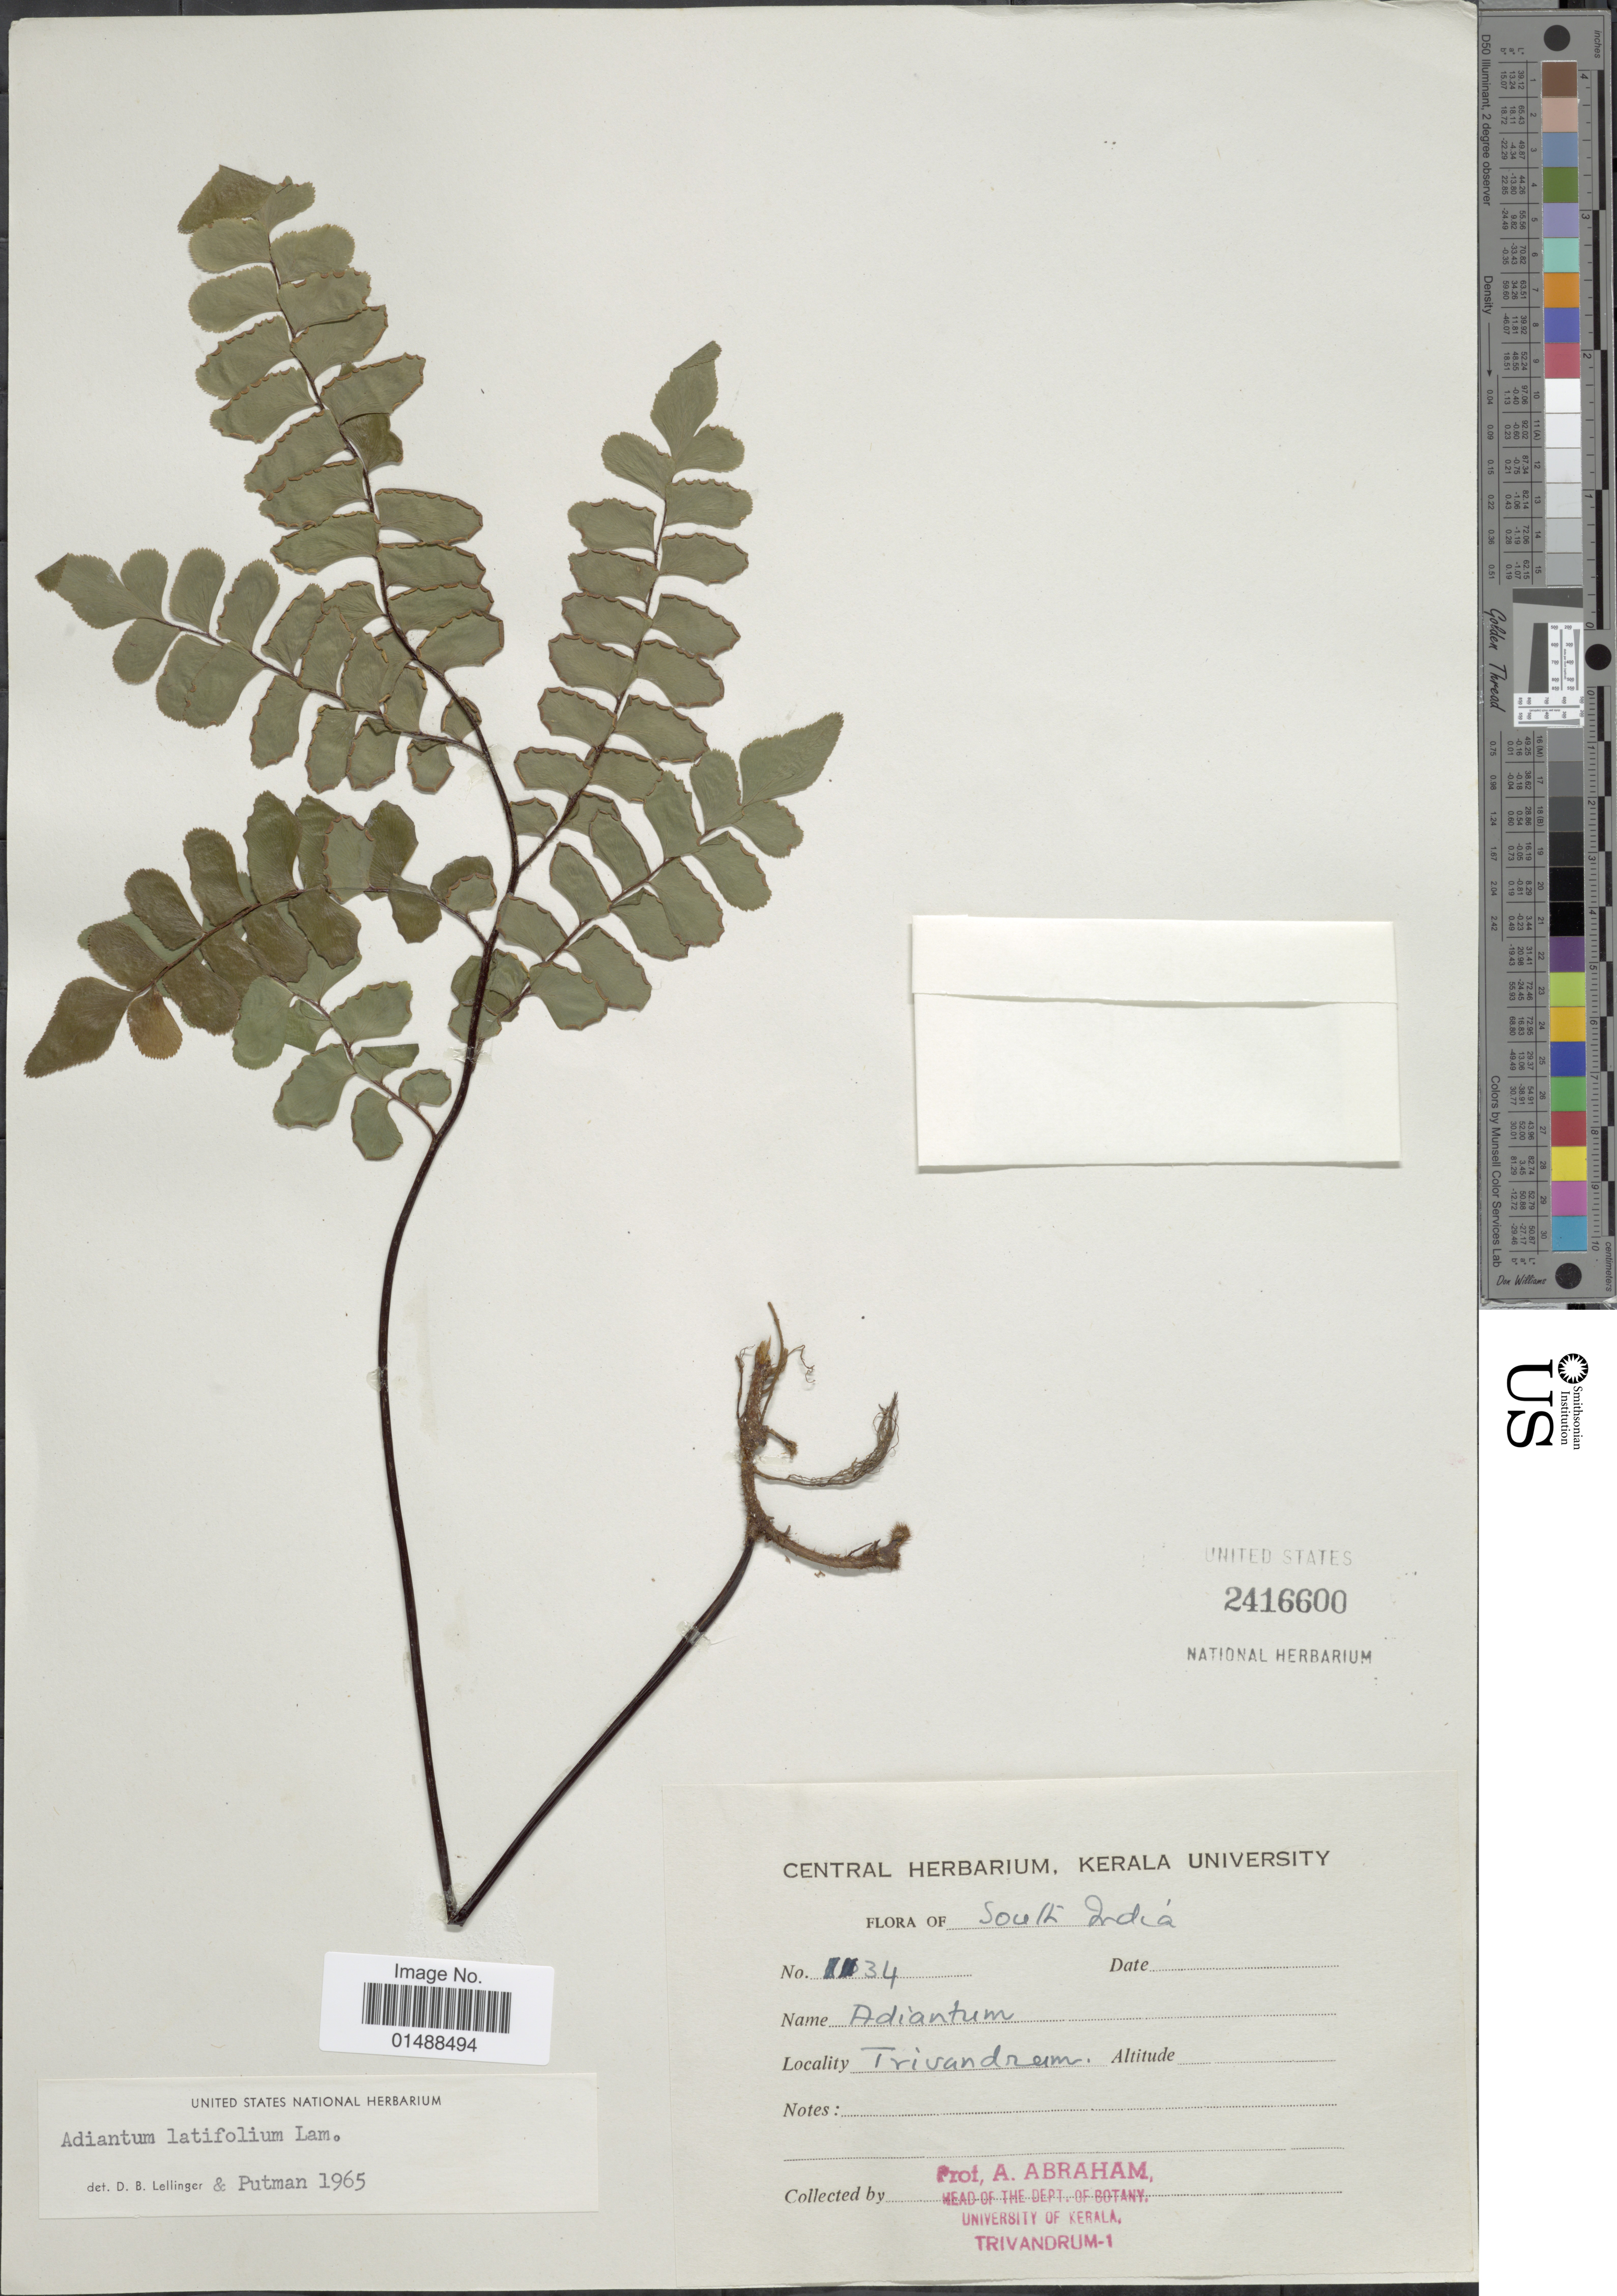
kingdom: Plantae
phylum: Tracheophyta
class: Polypodiopsida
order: Polypodiales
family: Pteridaceae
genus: Adiantum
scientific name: Adiantum latifolium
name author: Lam.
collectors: A. Abraham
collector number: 1134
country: India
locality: South India, Trivandrum.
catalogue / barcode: US 2416600